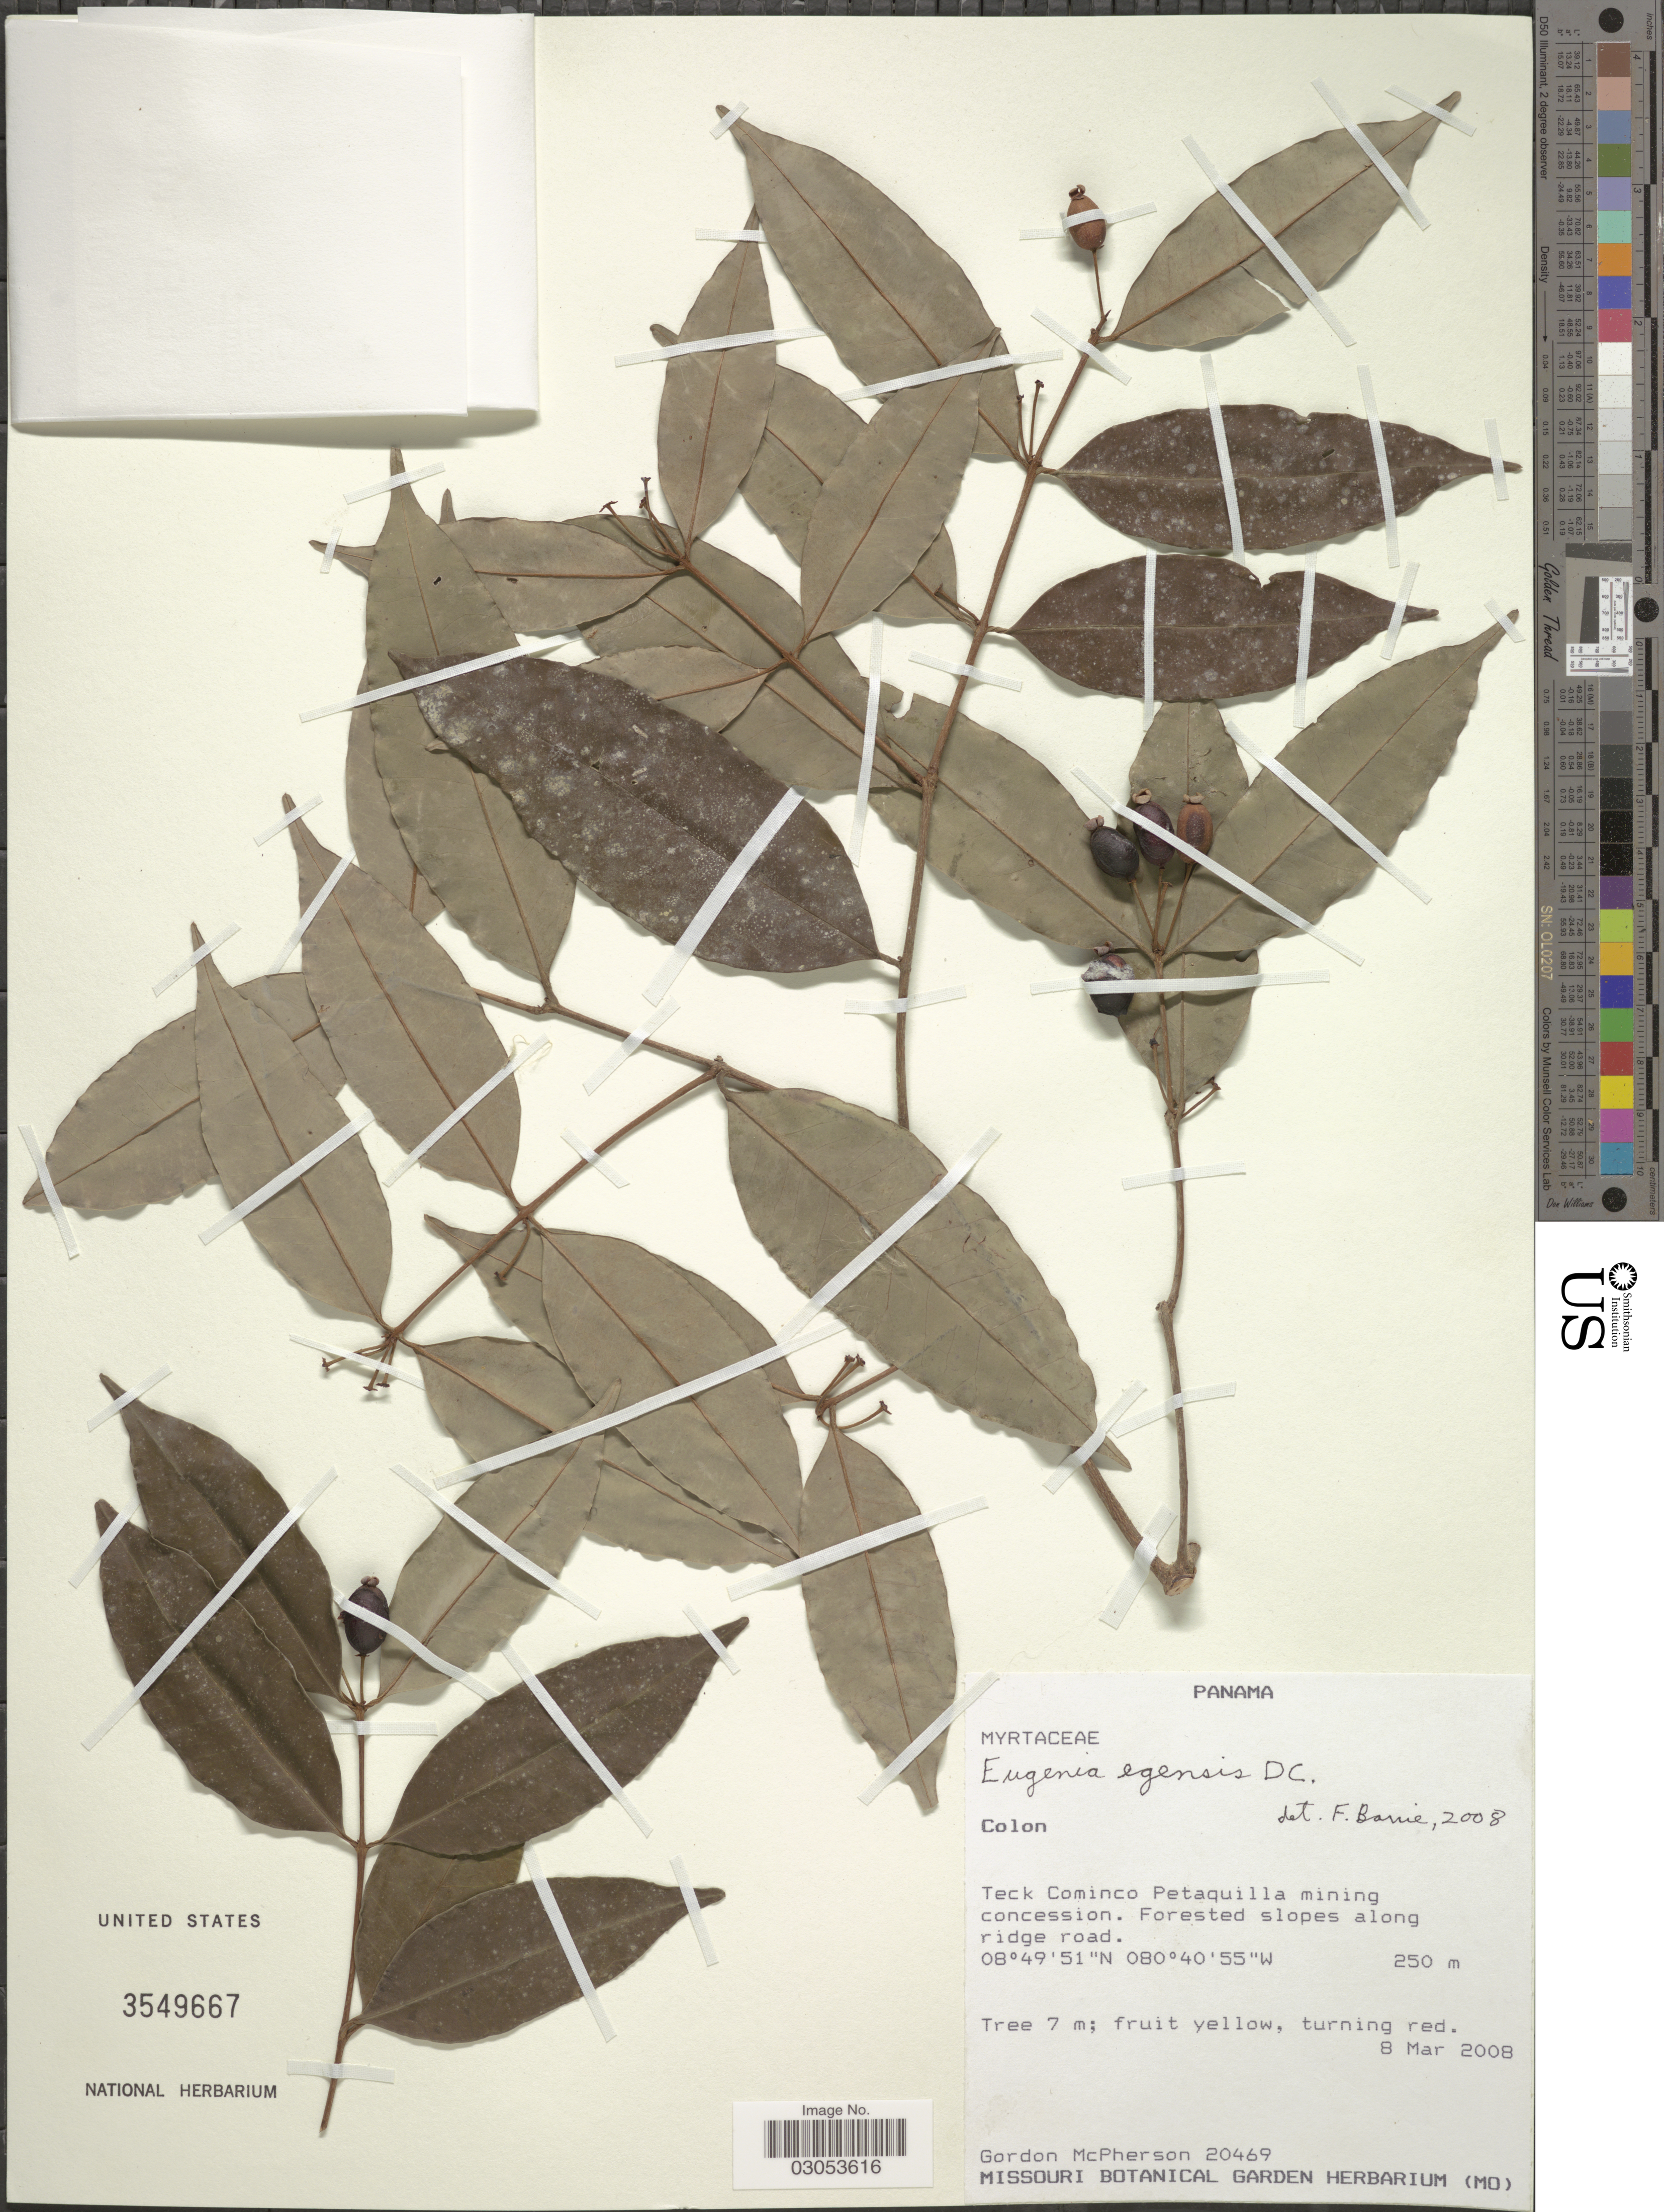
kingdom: Plantae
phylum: Tracheophyta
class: Magnoliopsida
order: Myrtales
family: Myrtaceae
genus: Eugenia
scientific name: Eugenia egensis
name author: DC.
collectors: G. D. McPherson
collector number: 20469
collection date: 2008-03-08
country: Panama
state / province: Colón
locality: Colon. Teck Cominco Petaquilla mining concession. Forested slopes along ridge road.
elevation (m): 250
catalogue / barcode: US 3549667